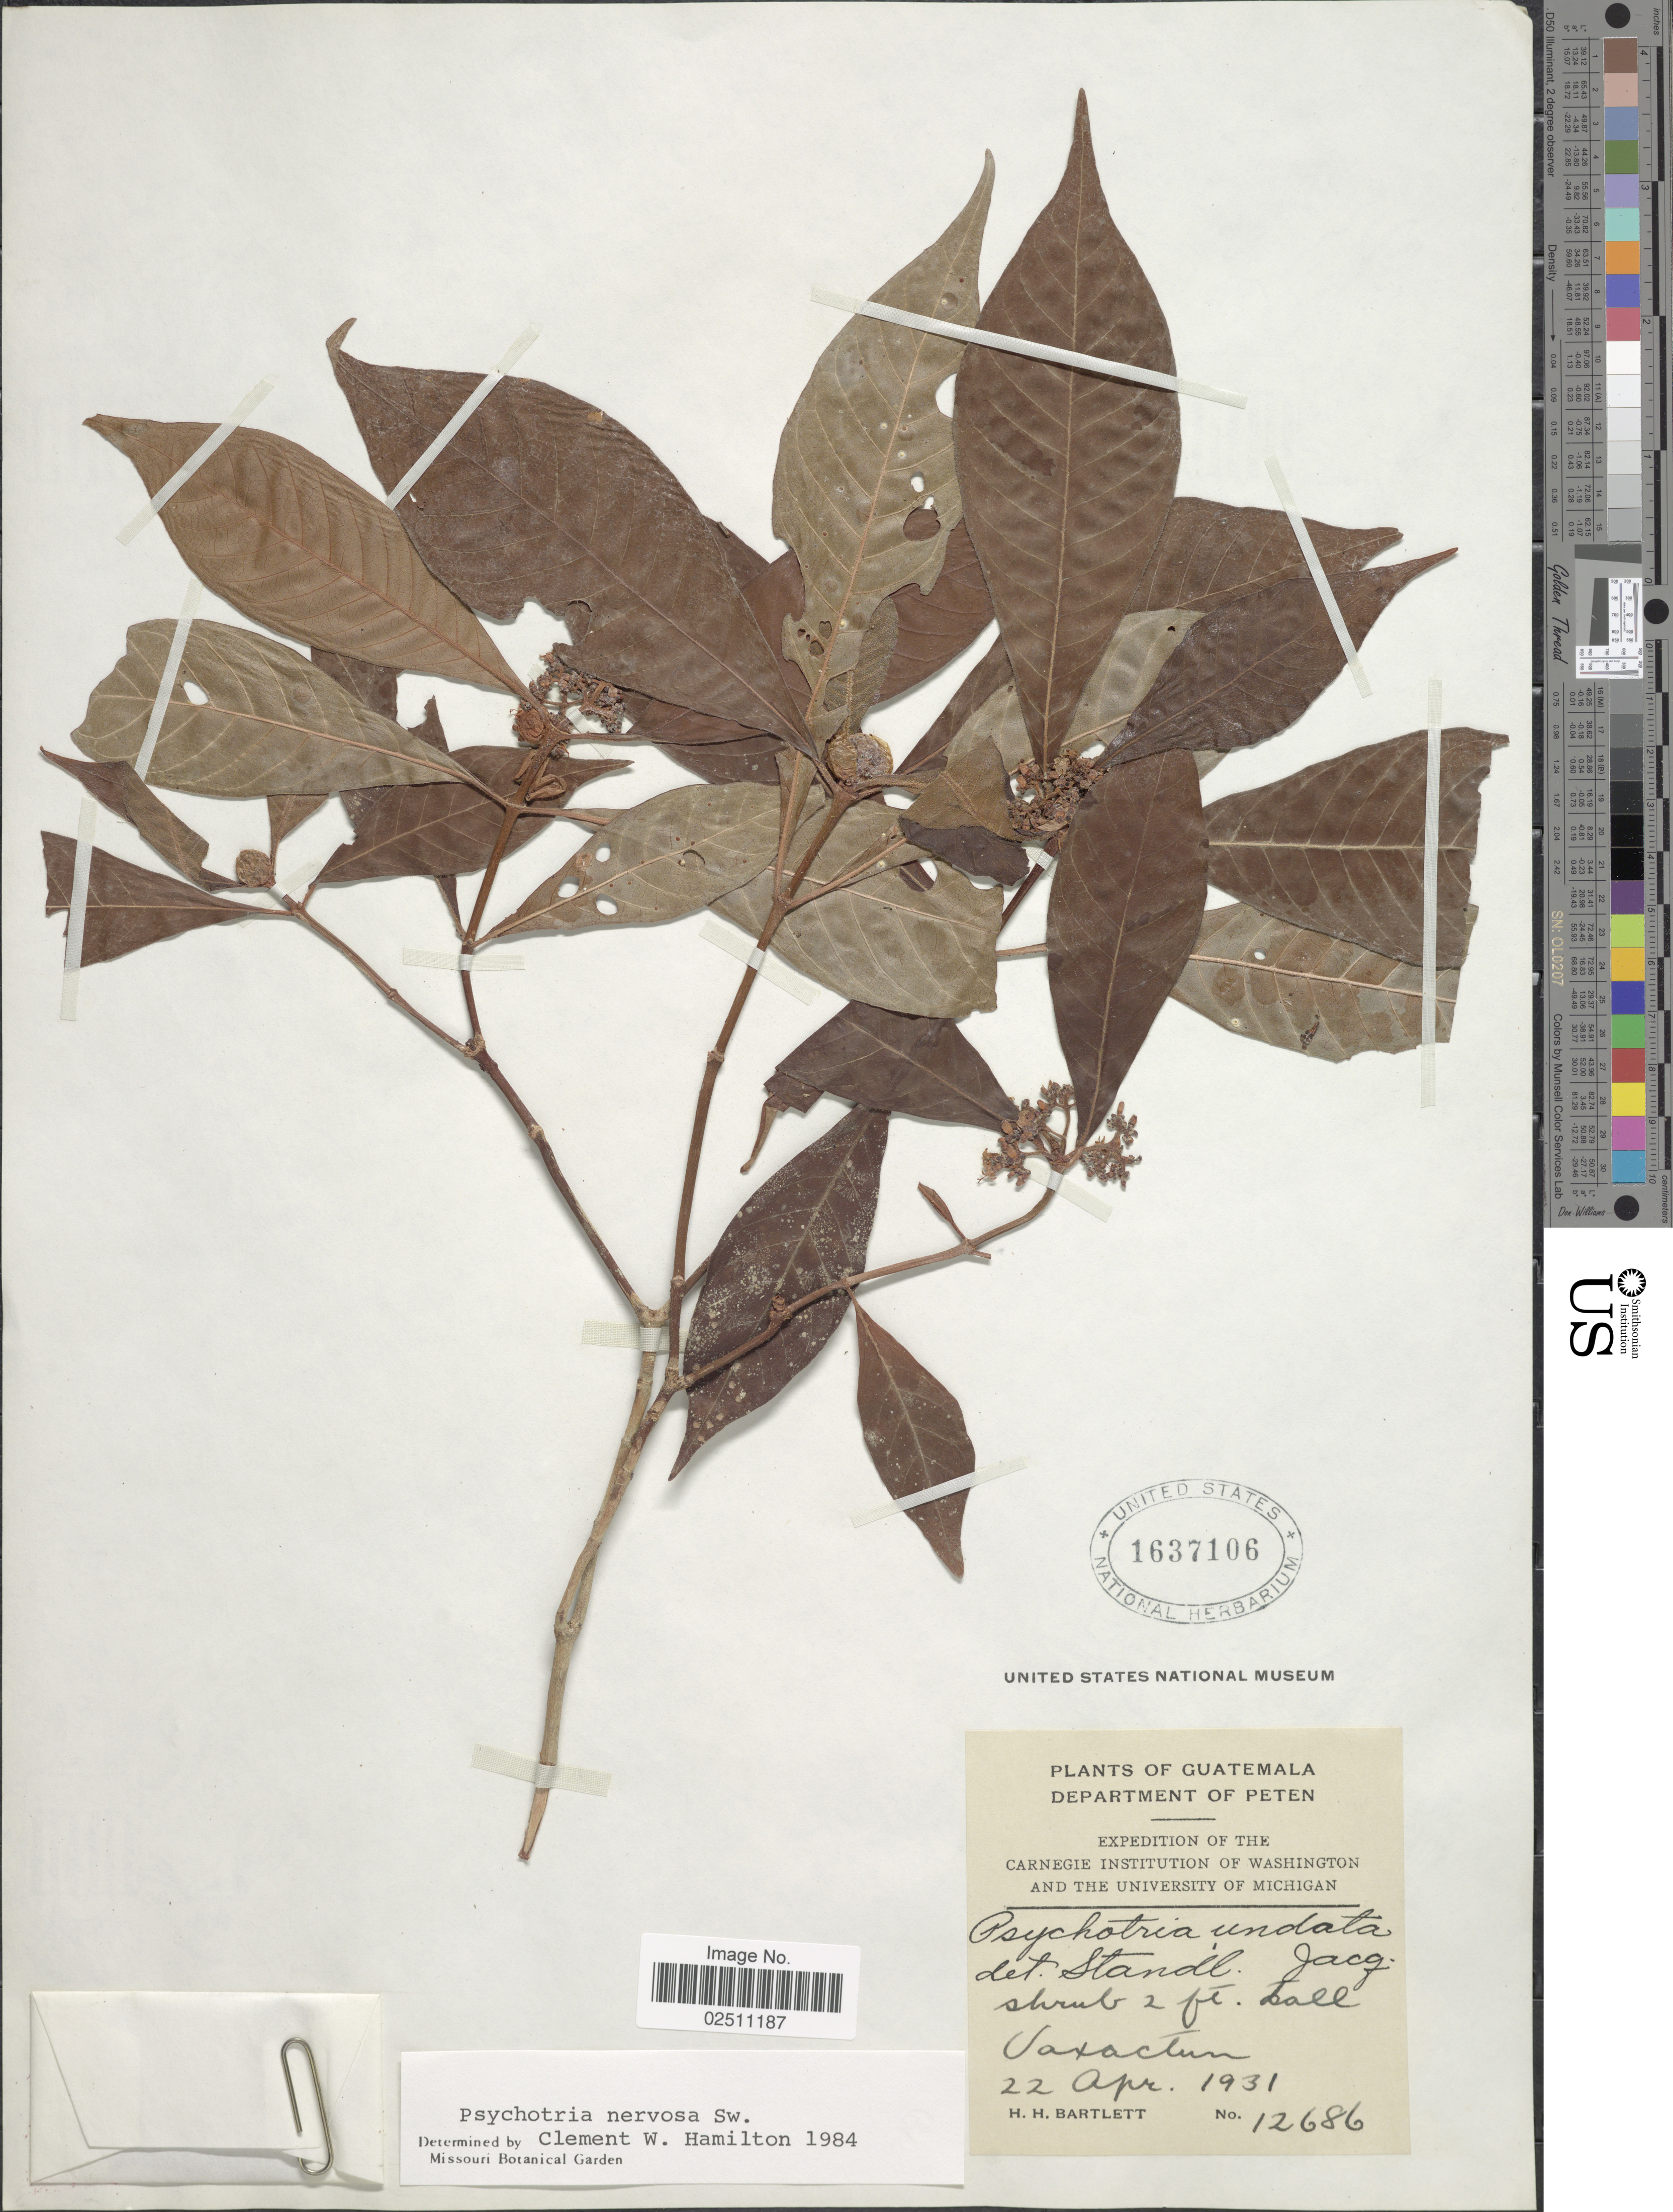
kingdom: Plantae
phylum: Tracheophyta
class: Magnoliopsida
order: Gentianales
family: Rubiaceae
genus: Psychotria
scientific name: Psychotria nervosa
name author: Sw.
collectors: H. H. Bartlett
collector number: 12686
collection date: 1931-04-22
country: Guatemala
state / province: El Petén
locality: Uaxactun, Department of Peten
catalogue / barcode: US 1637106